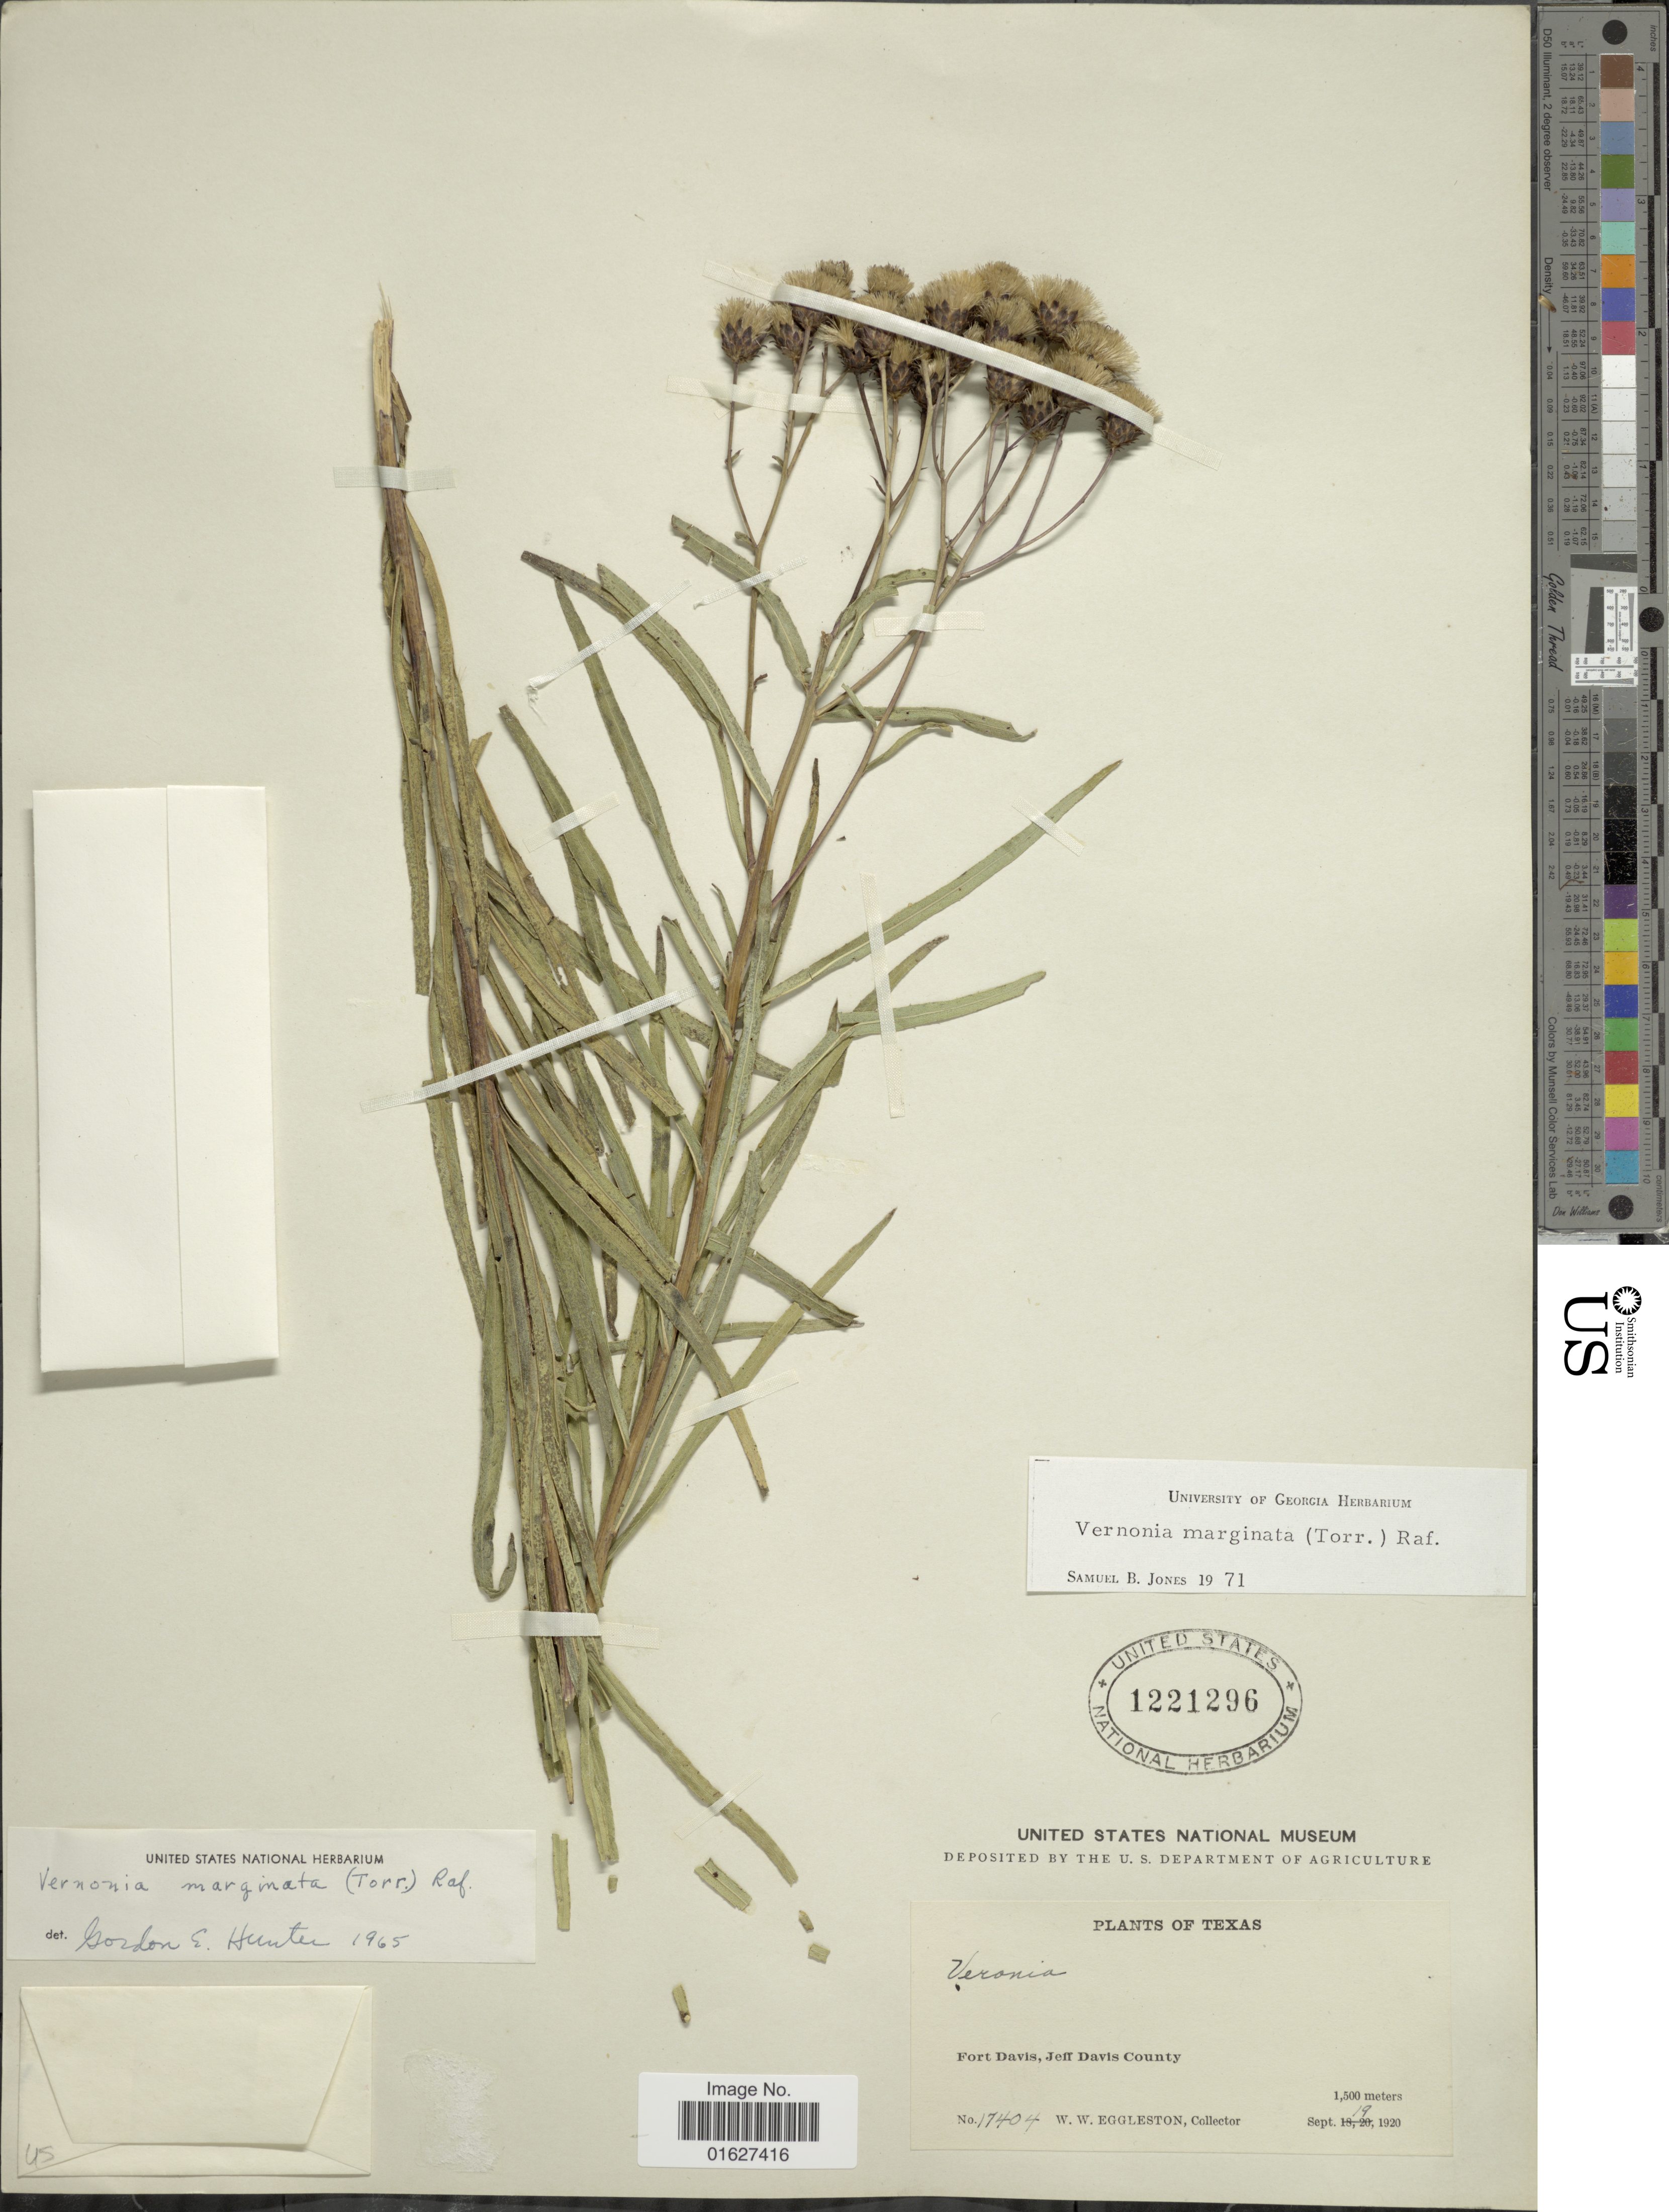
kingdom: Plantae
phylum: Tracheophyta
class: Magnoliopsida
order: Asterales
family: Asteraceae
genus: Vernonia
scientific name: Vernonia marginata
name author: (Torr.) Raf.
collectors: W. W. Eggleston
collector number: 17404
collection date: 1920-09-19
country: United States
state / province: Texas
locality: Texas. Fort Davis, Jeff Davis County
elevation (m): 1500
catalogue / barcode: US 1221296